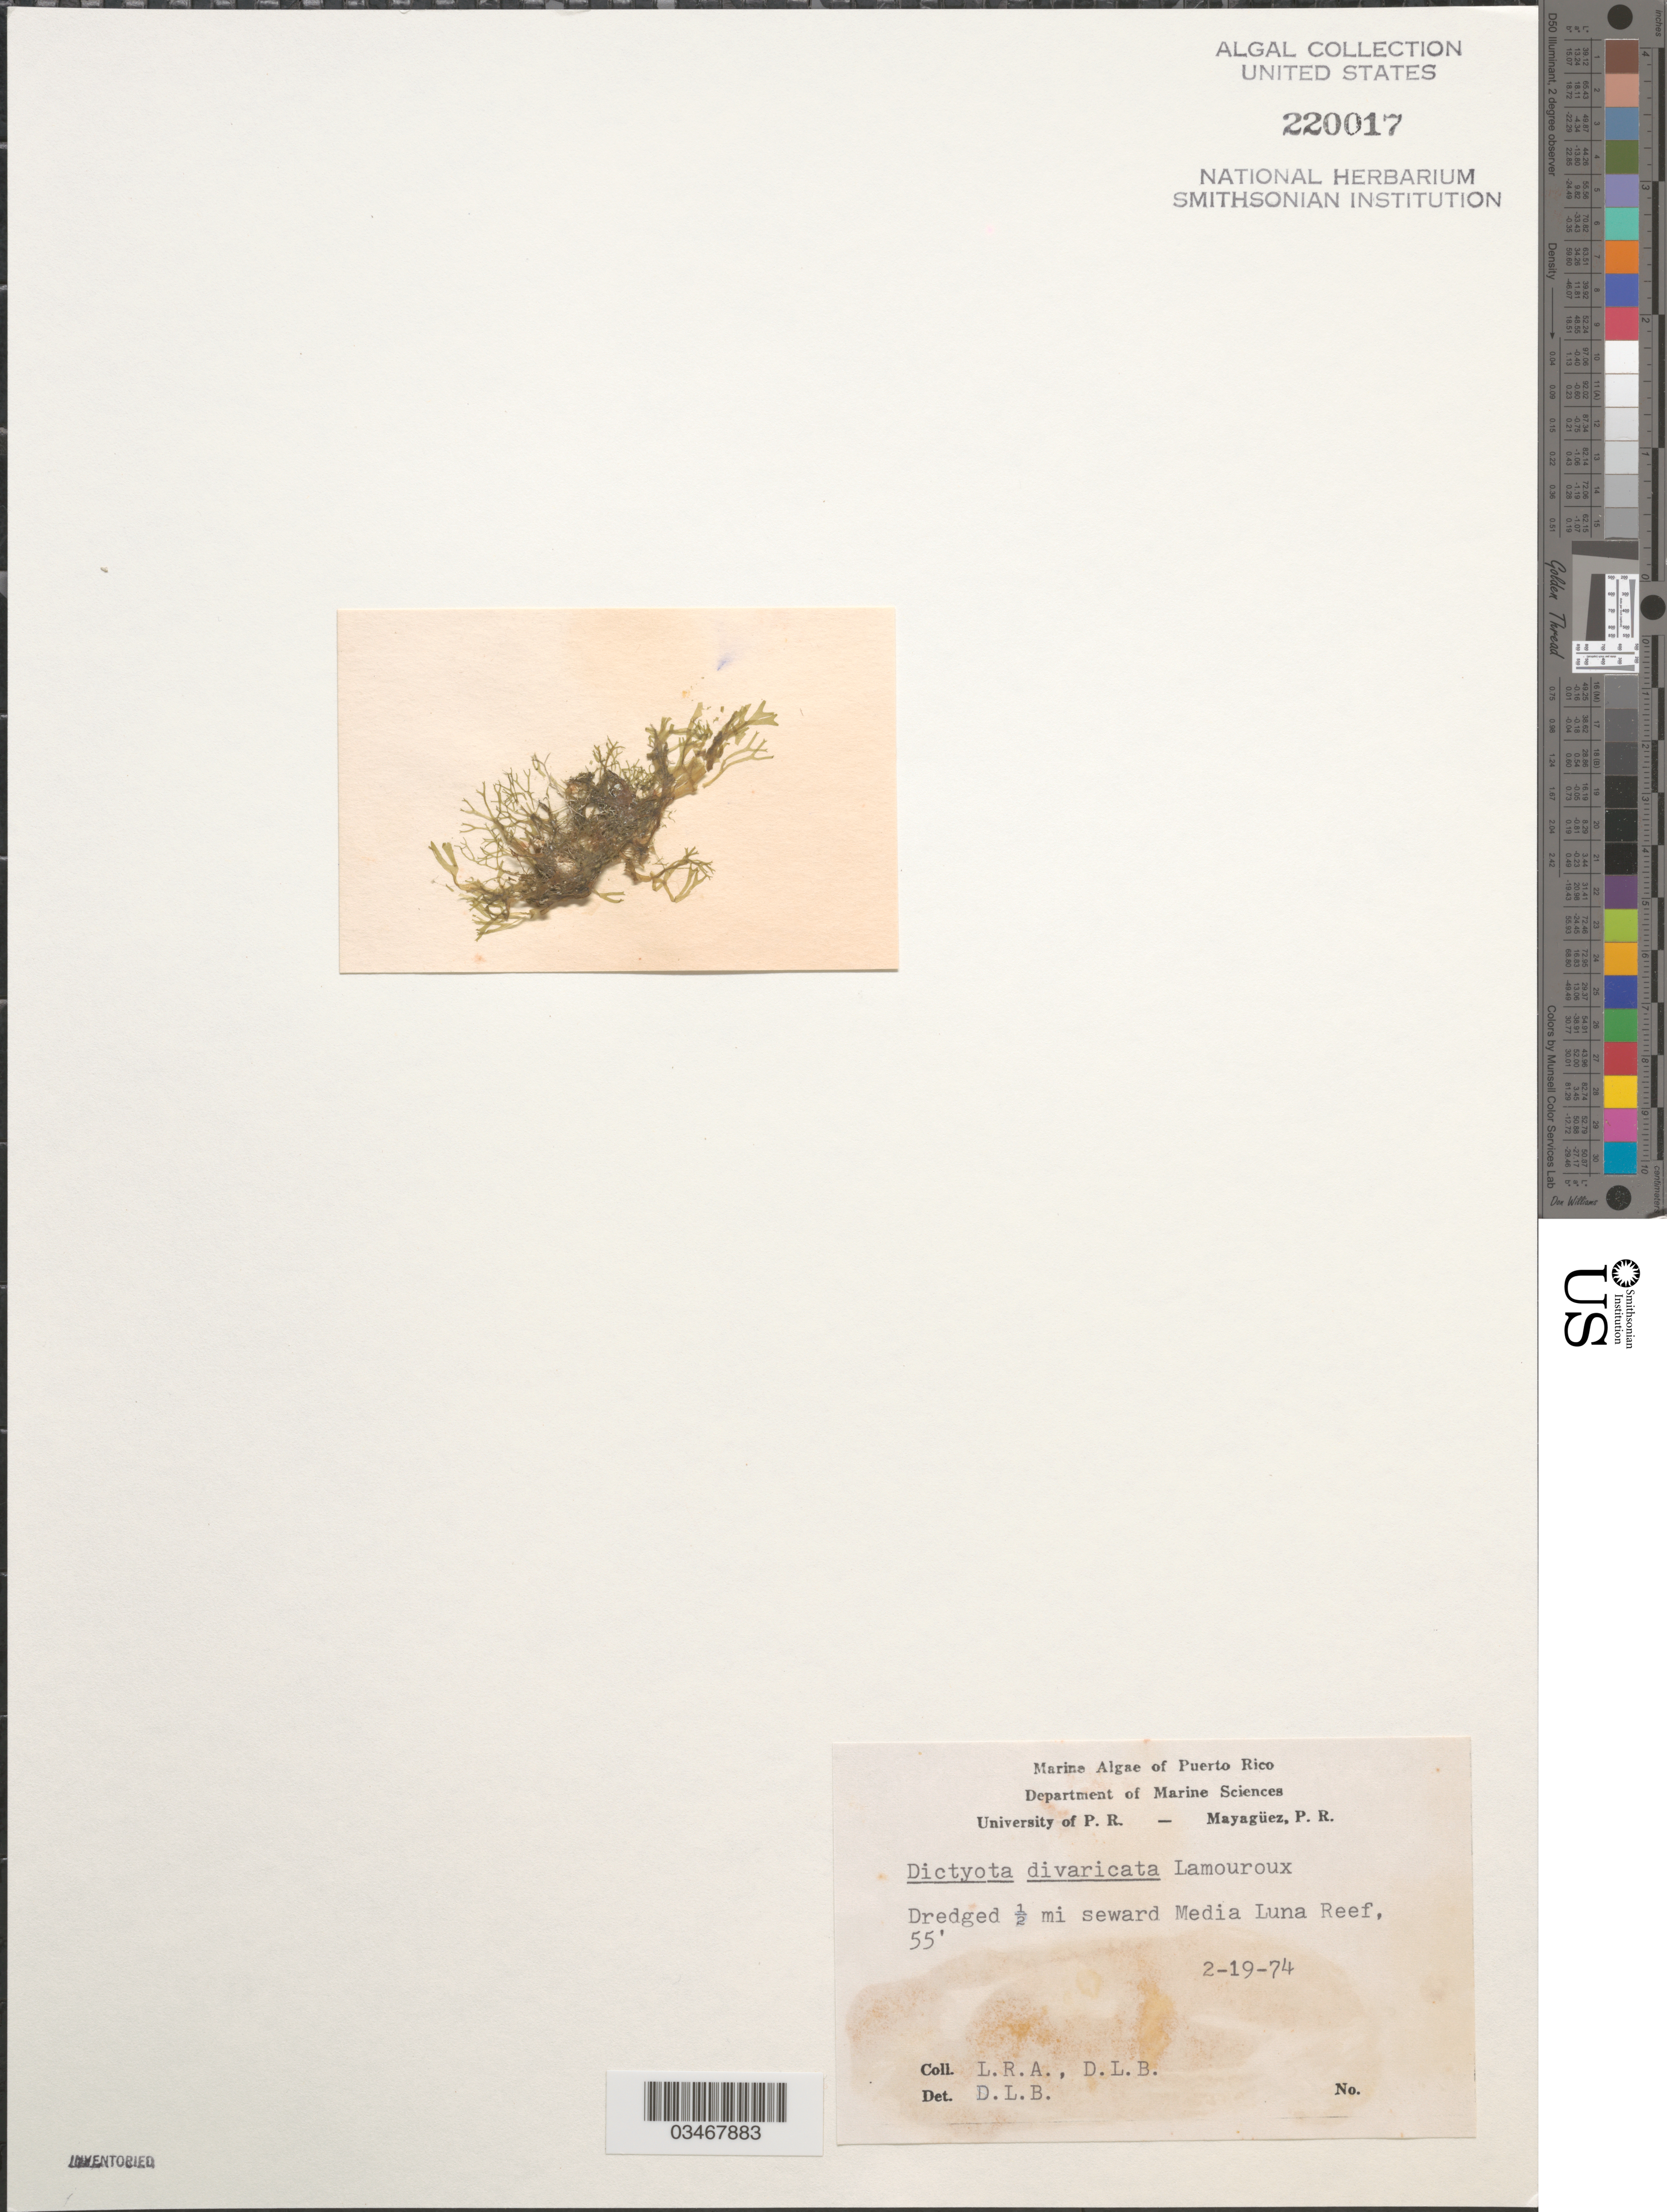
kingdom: Chromista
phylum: Ochrophyta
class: Phaeophyceae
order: Dictyotales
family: Dictyotaceae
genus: Dictyota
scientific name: Dictyota divaricata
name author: J.V.Lamouroux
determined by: Ballantine, D. L.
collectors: L. Almodovar & D.L. Ballantine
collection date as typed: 19 Feb 1974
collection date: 1974-02-19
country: Puerto Rico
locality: Dredged 1/2 mi seaward Media Luna Reef.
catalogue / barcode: US 220017